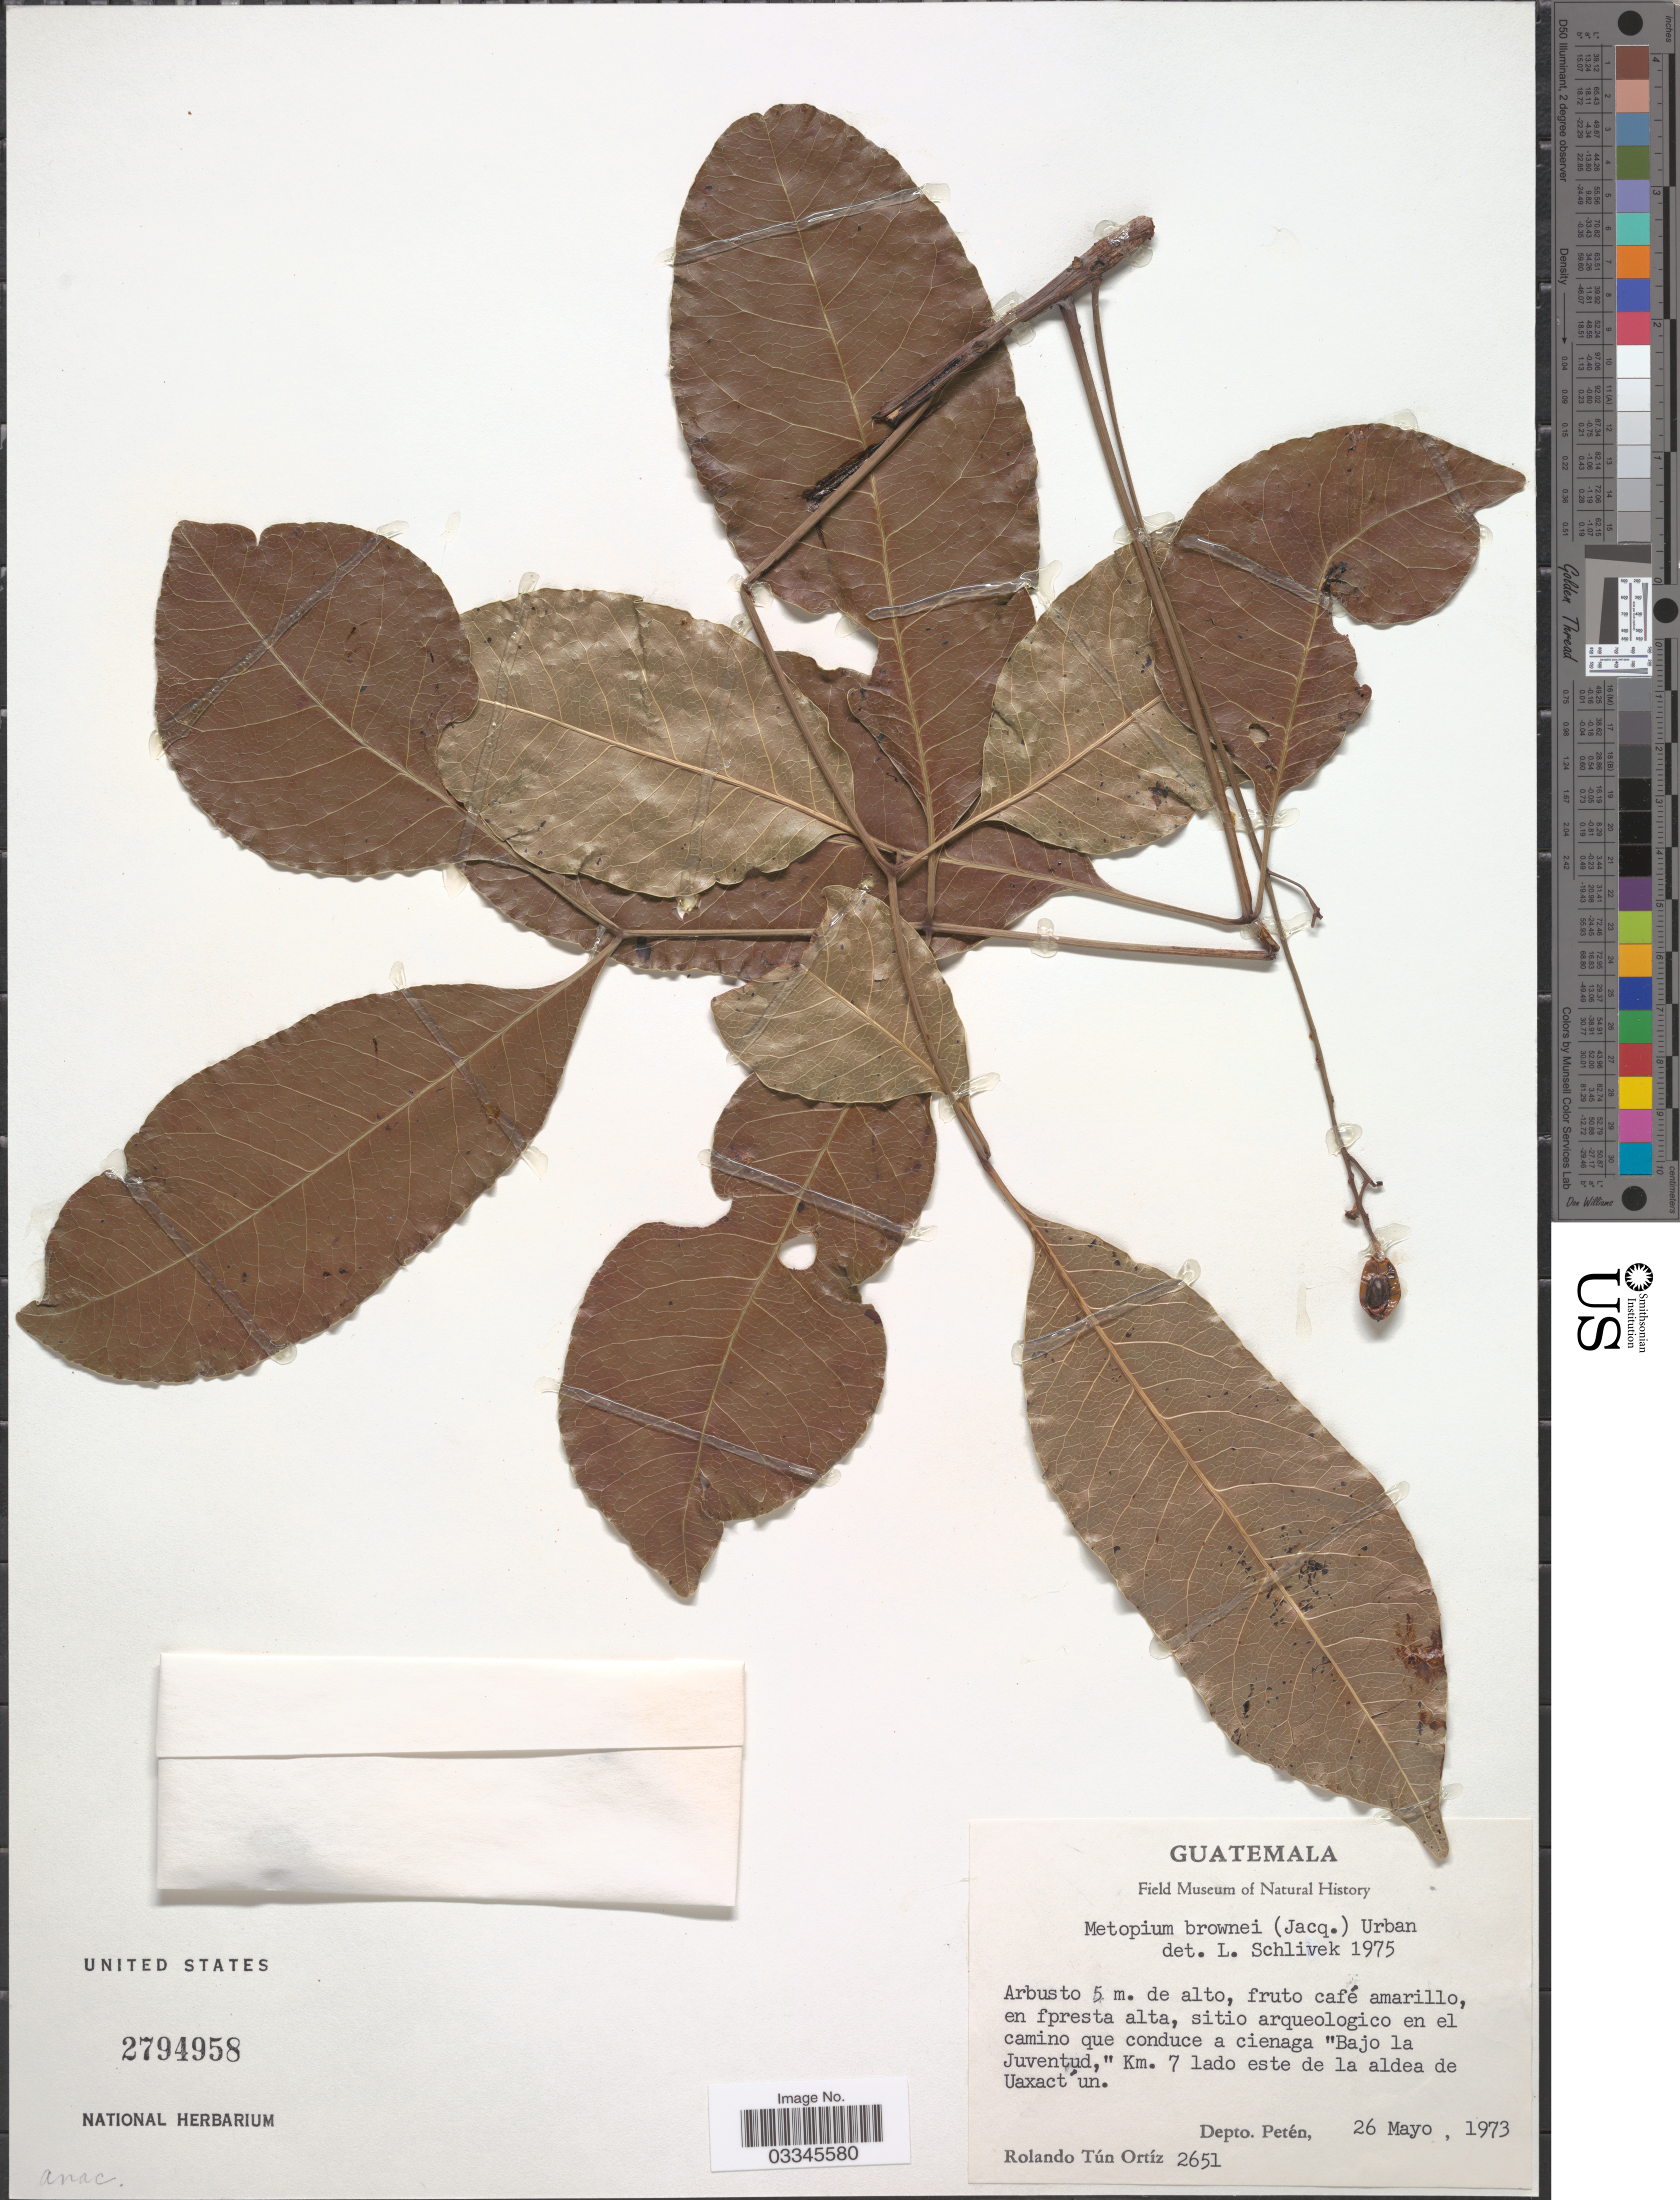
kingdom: Plantae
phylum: Tracheophyta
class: Magnoliopsida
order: Sapindales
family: Anacardiaceae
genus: Metopium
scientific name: Metopium brownei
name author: (Jacq.) Urb.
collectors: R. T. Ortíz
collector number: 2651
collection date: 1973-05-26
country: Guatemala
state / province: El Petén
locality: Sitio arqueologico en el camino que conduce a cienaga "Bajo la Juventad," Km. 7 lado este de la aldea de Uaxact ' un. Depto. Petén.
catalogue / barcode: US 2794958